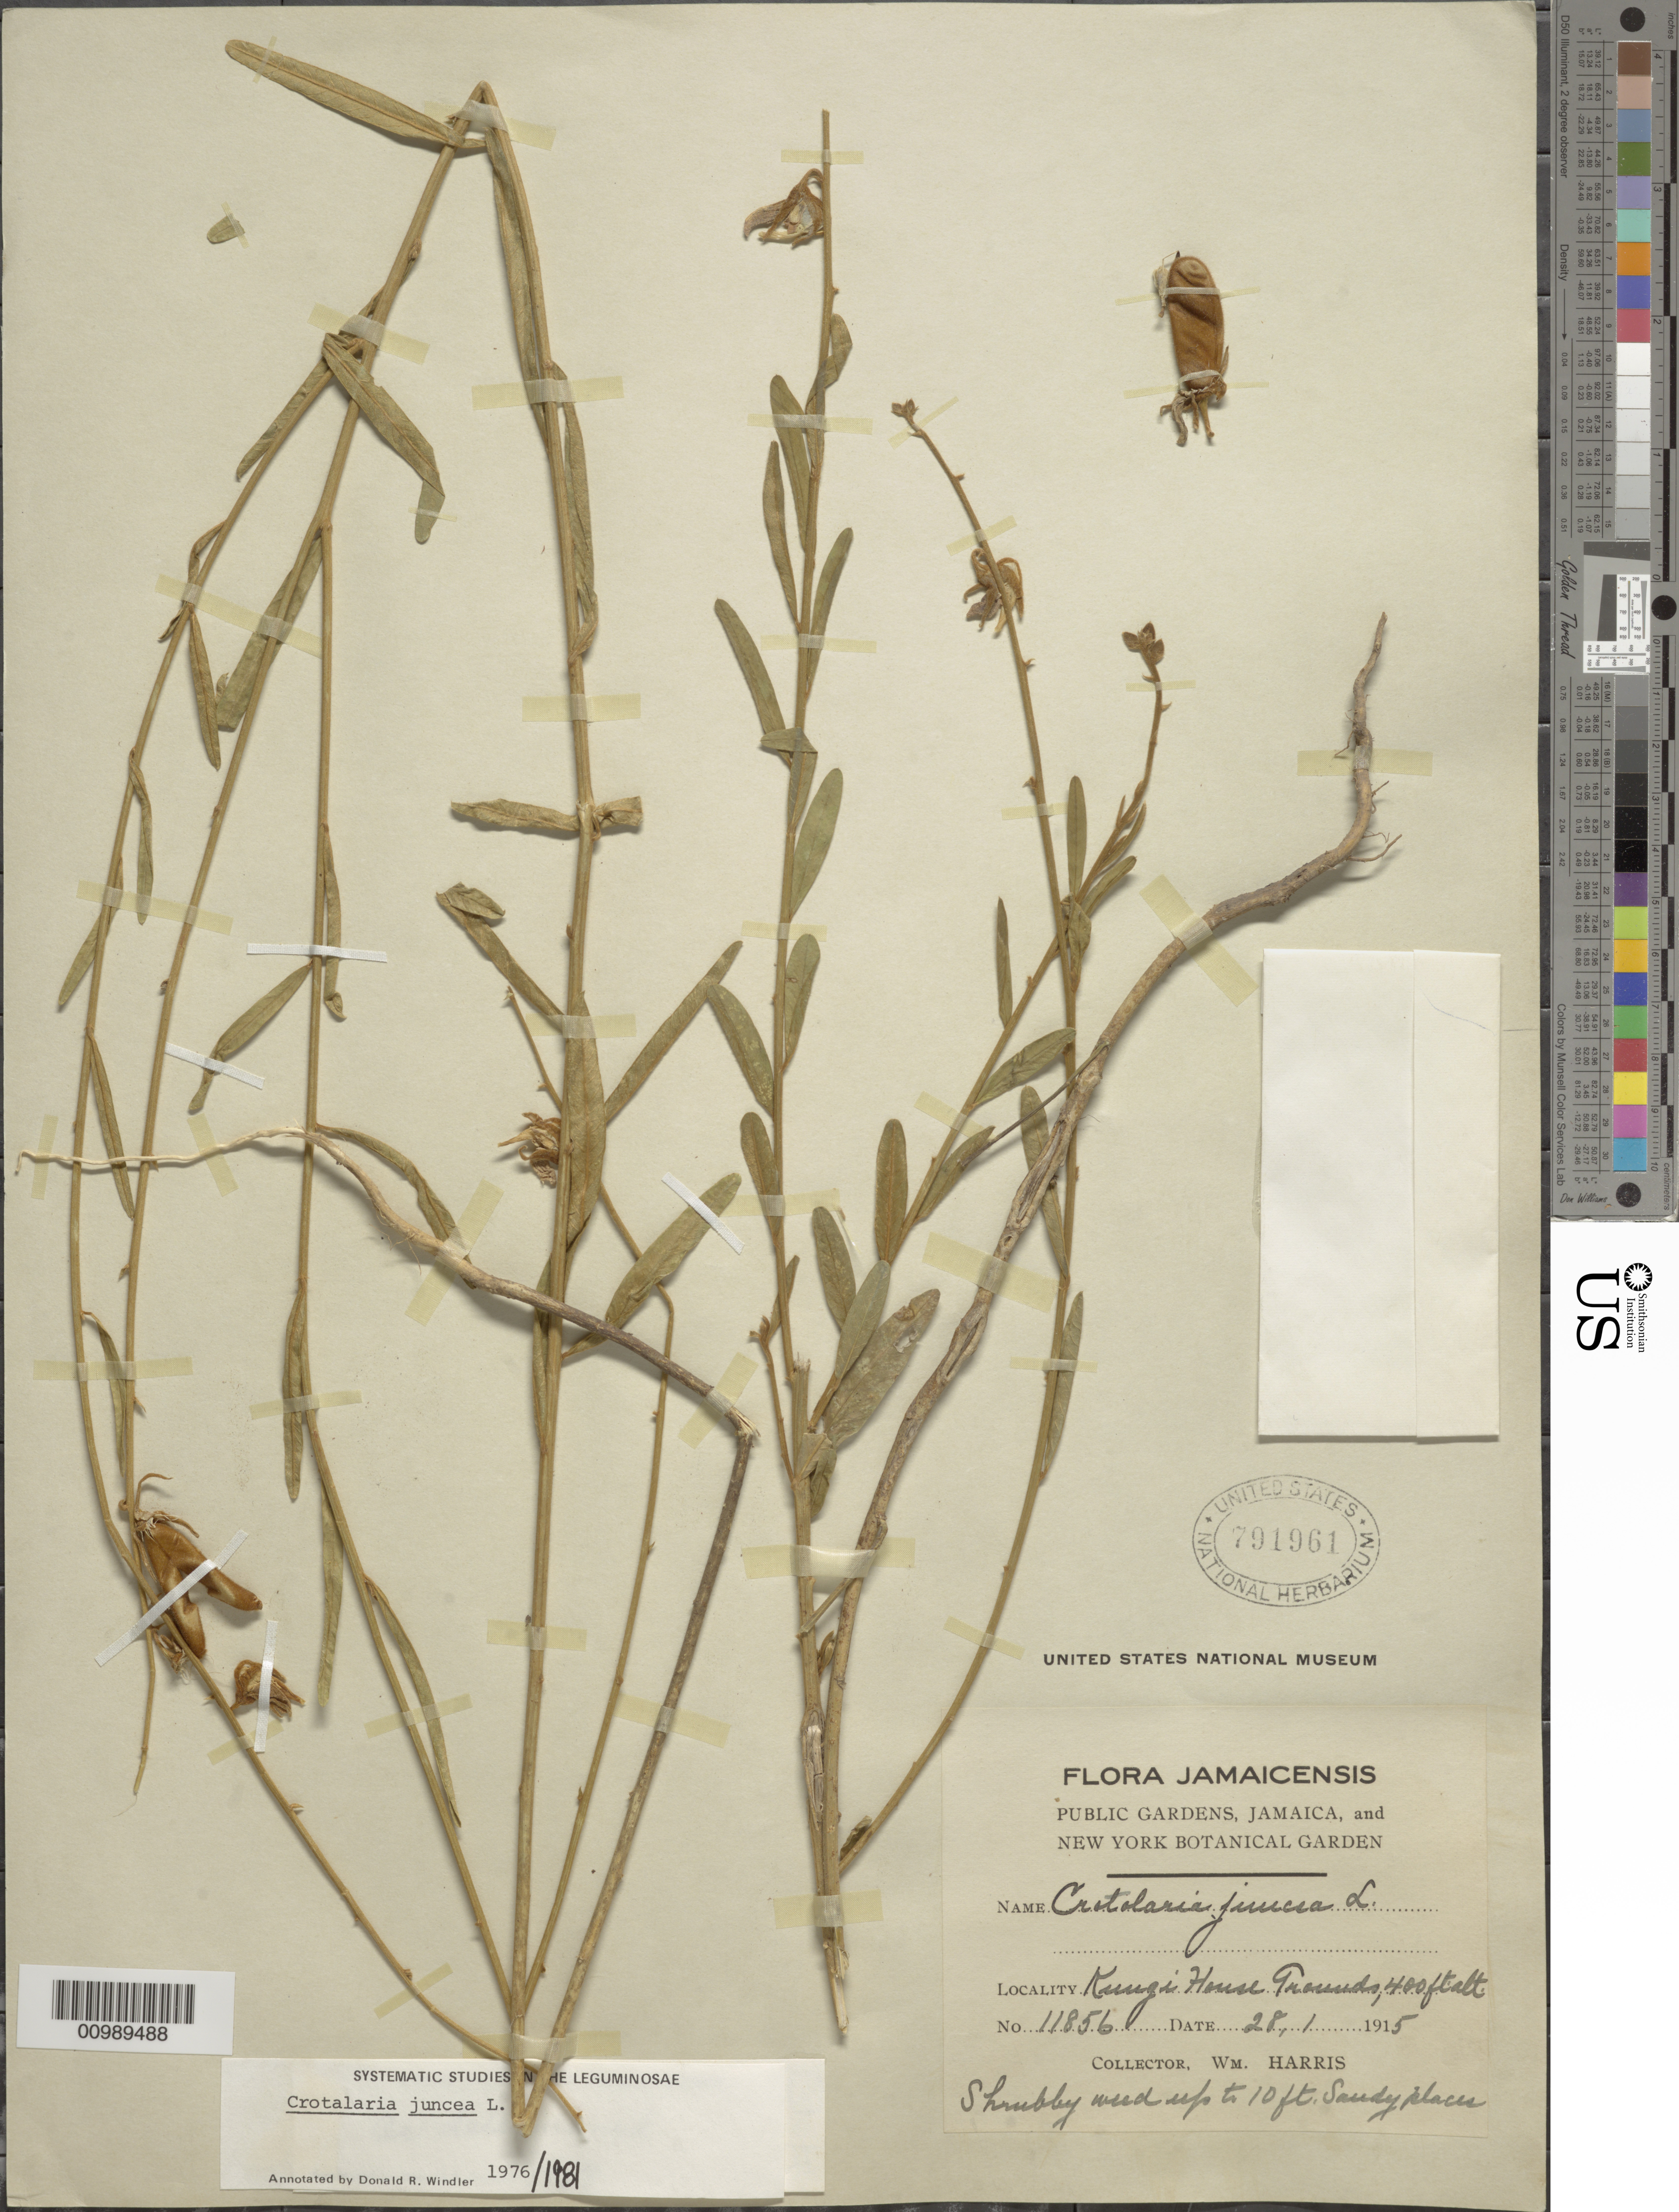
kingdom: Plantae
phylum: Tracheophyta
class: Magnoliopsida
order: Fabales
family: Fabaceae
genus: Crotalaria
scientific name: Crotalaria juncea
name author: L.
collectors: W. H. Harris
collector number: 11856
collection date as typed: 28 Jan 1915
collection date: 1915-01-28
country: Jamaica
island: Jamaica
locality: Kungi House Groundo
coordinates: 0 N, 0 E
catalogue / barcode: US 791961